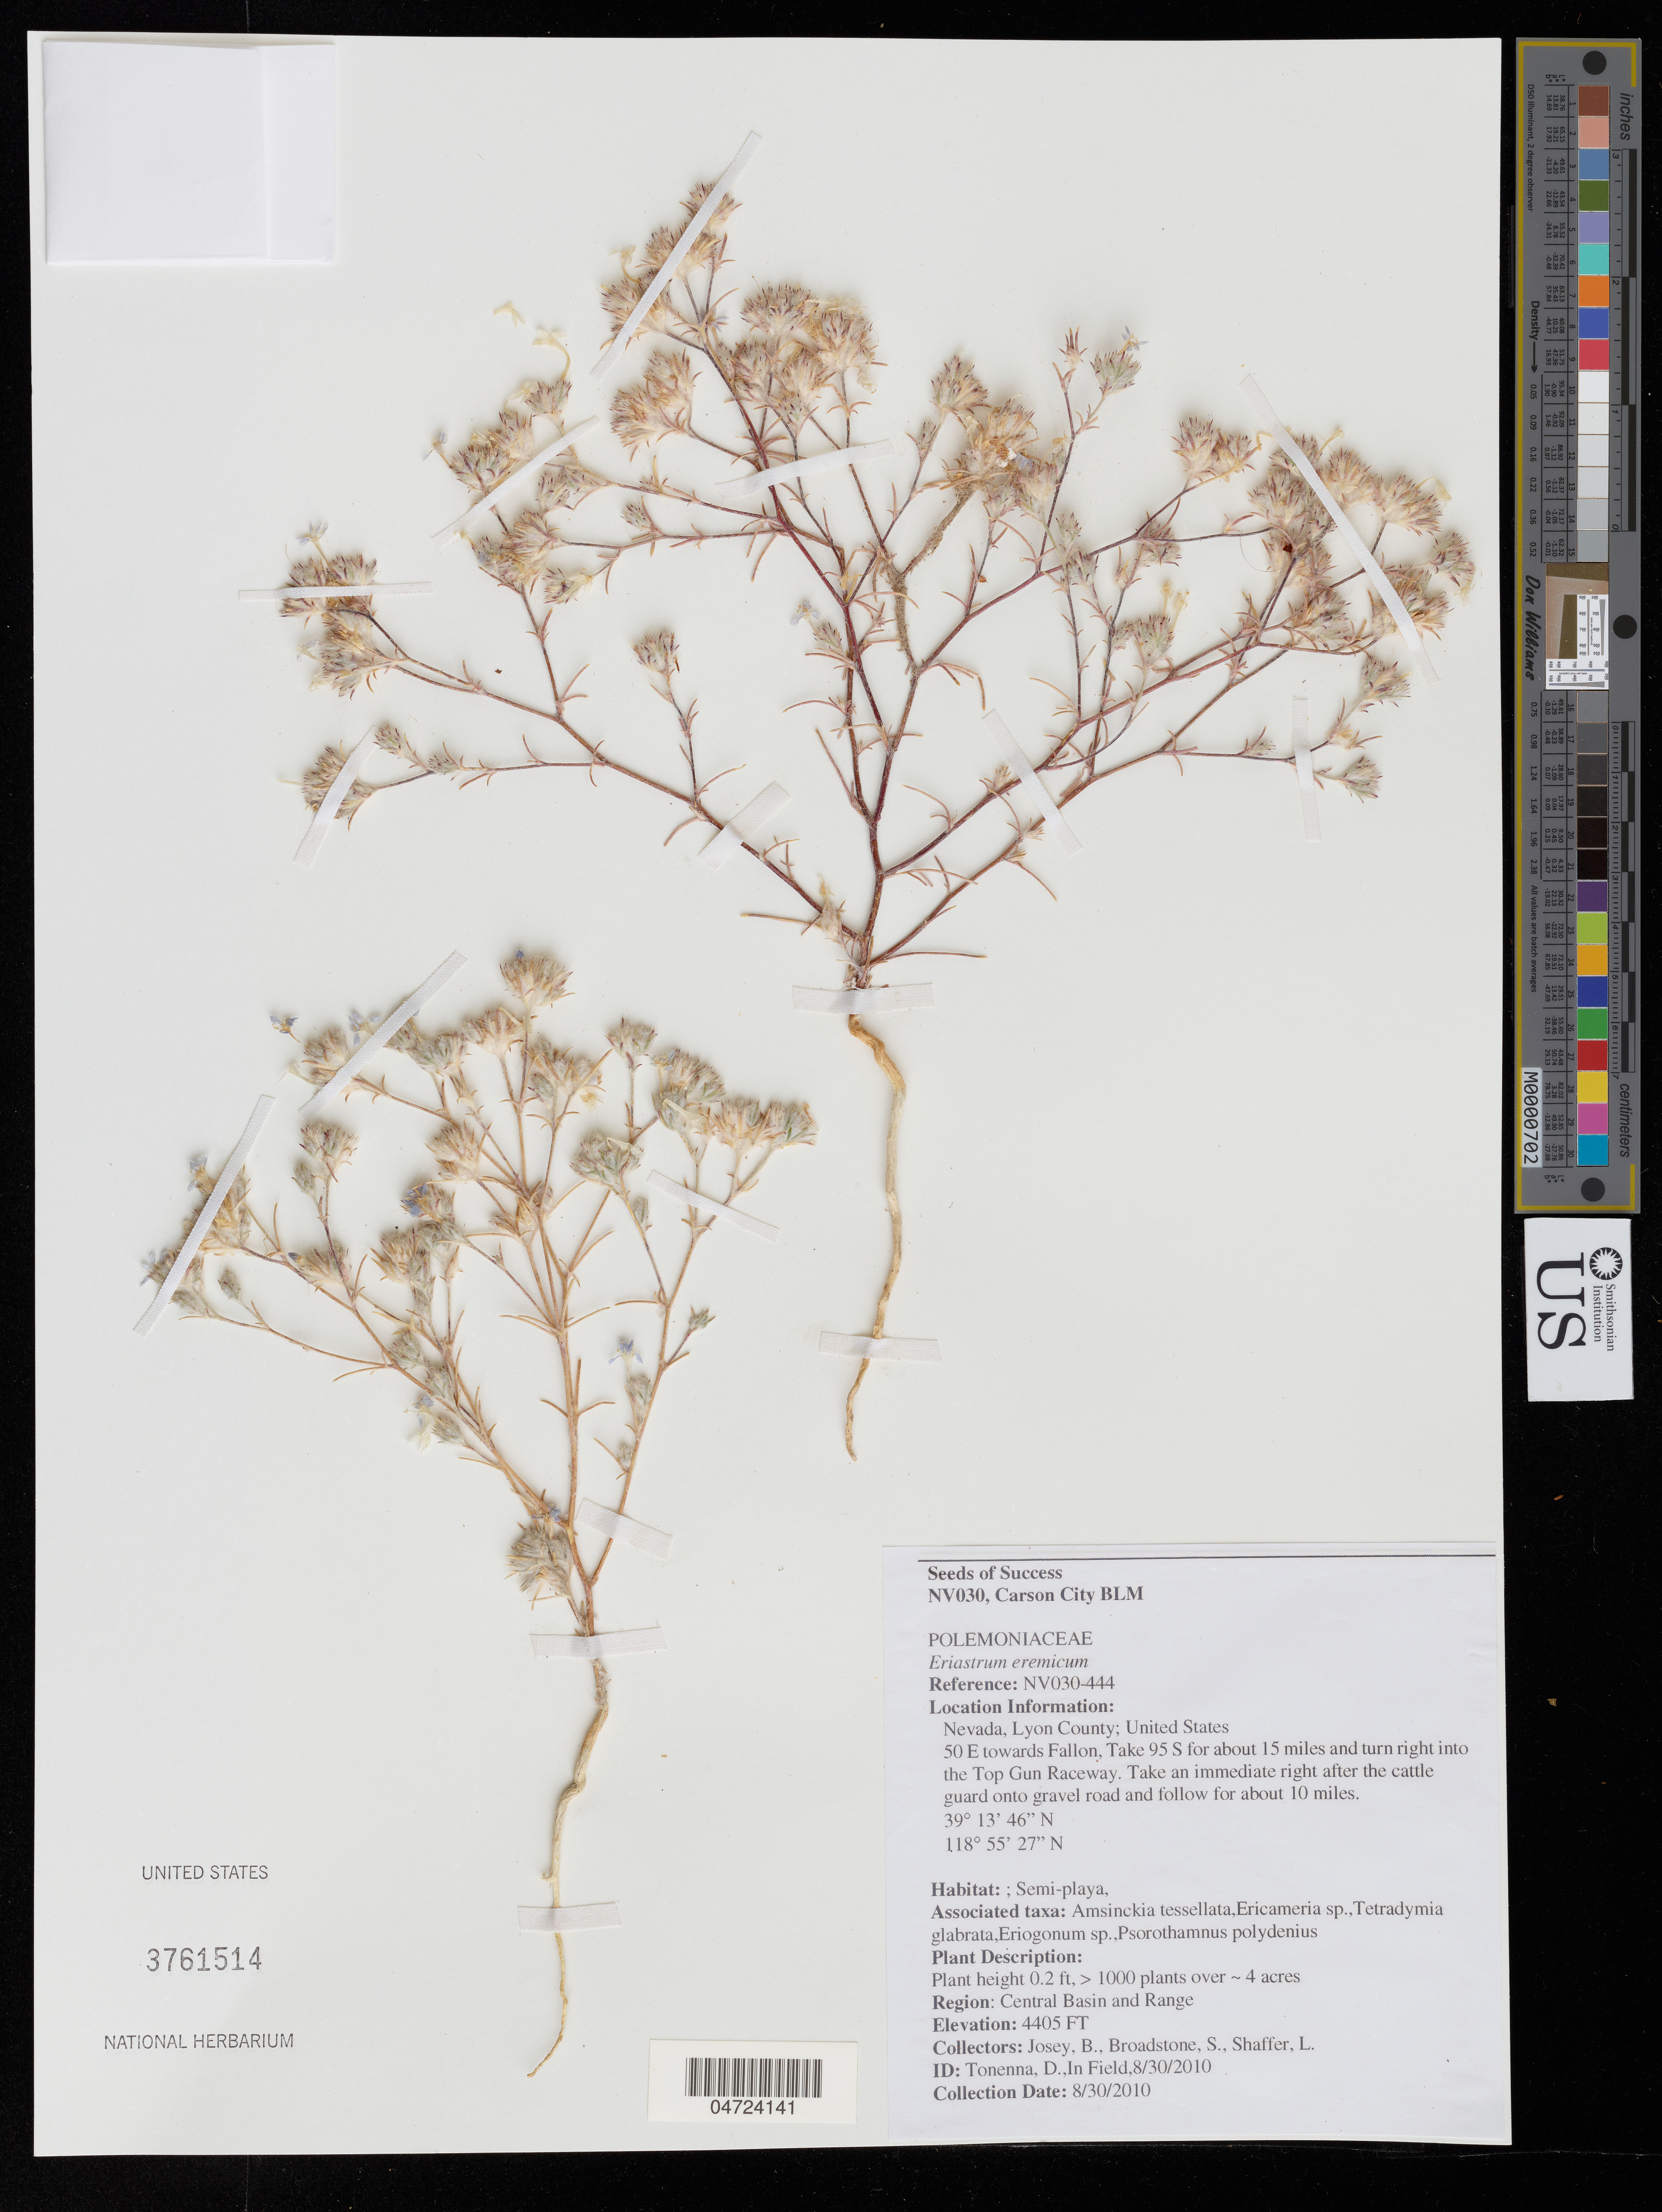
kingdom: Plantae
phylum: Tracheophyta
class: Magnoliopsida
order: Ericales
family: Polemoniaceae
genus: Eriastrum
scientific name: Eriastrum eremicum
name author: (Jeps.) H. Mason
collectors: B. Josey, S. Broadstone & L. Shaffer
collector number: NV030-444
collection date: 2010-08-30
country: United States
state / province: Nevada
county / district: Lyon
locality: Lyon County. 50 E towards Fallon, Take 95 S for about 15 miles and turn right into the Top Gun Raceway. Take an immediate right after the cattle guard onto gravel road and follow for about 10 miles. Region: Central Basin and Range.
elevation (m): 1343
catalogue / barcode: US 3761514